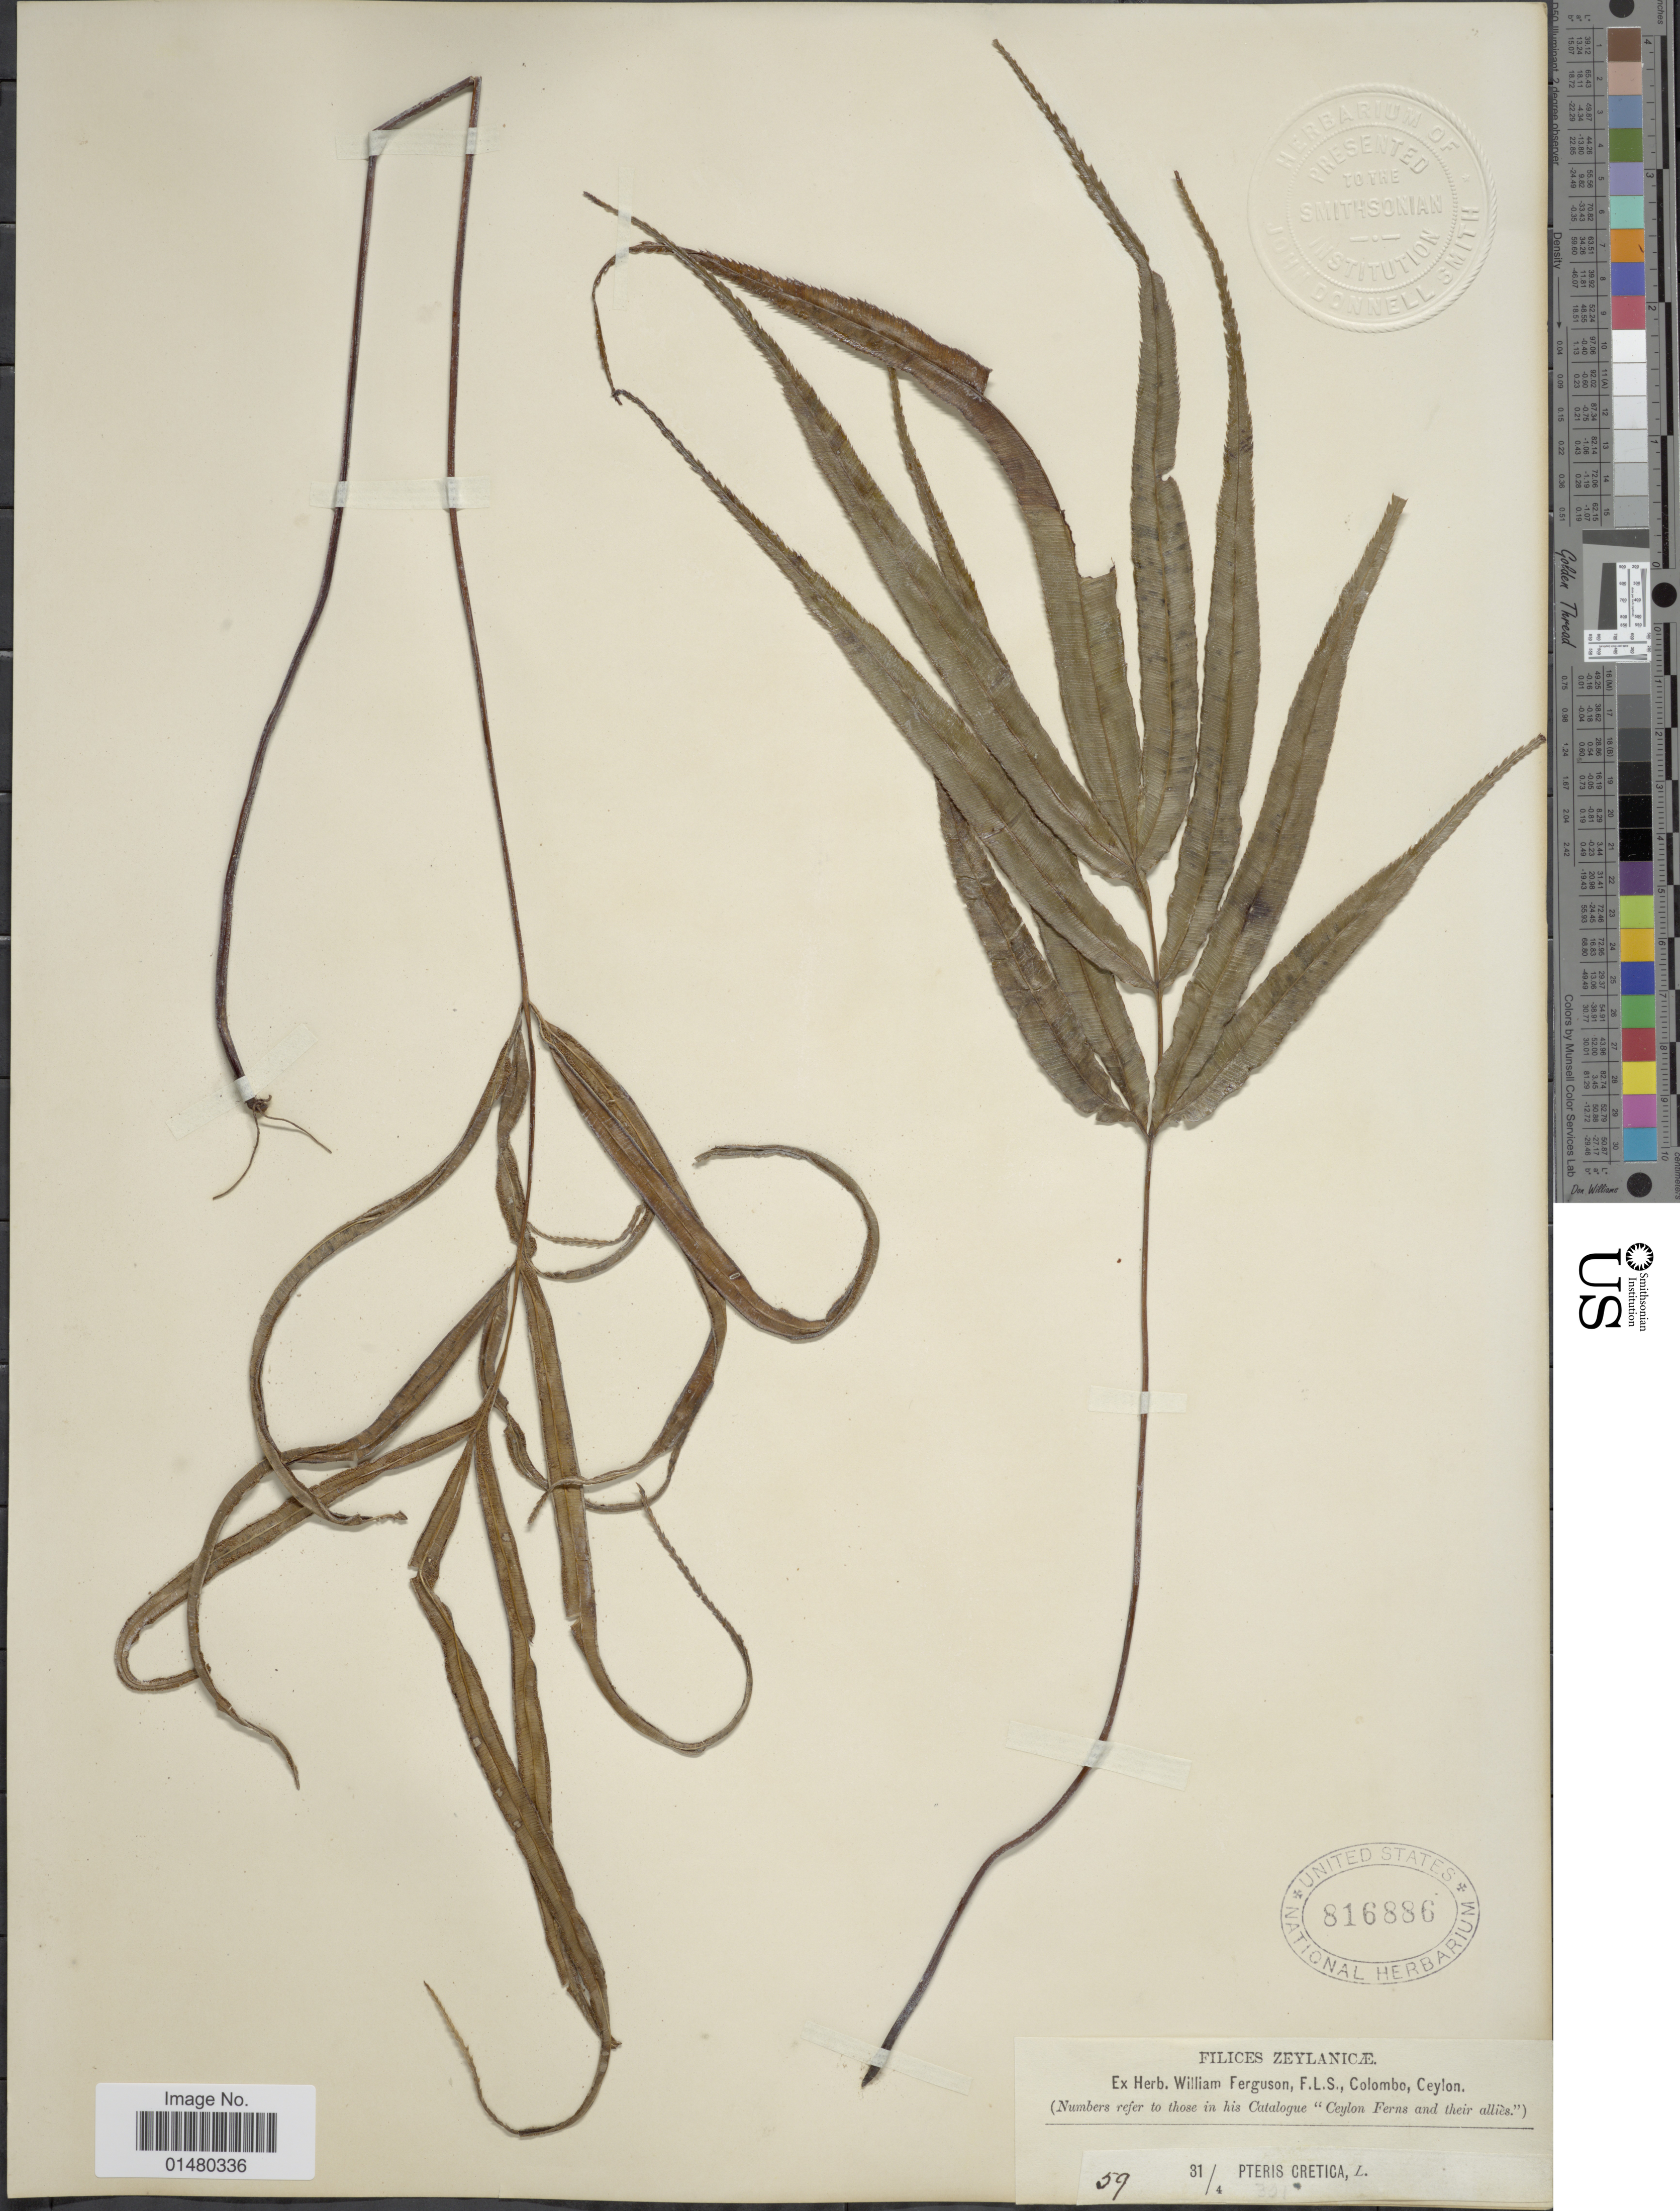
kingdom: Plantae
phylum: Tracheophyta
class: Polypodiopsida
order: Polypodiales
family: Pteridaceae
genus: Pteris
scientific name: Pteris cretica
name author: L.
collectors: ex herb. W. Ferguson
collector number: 59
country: Sri Lanka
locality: Fileces Zeylanicæ, Ceylon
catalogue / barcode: US 816886